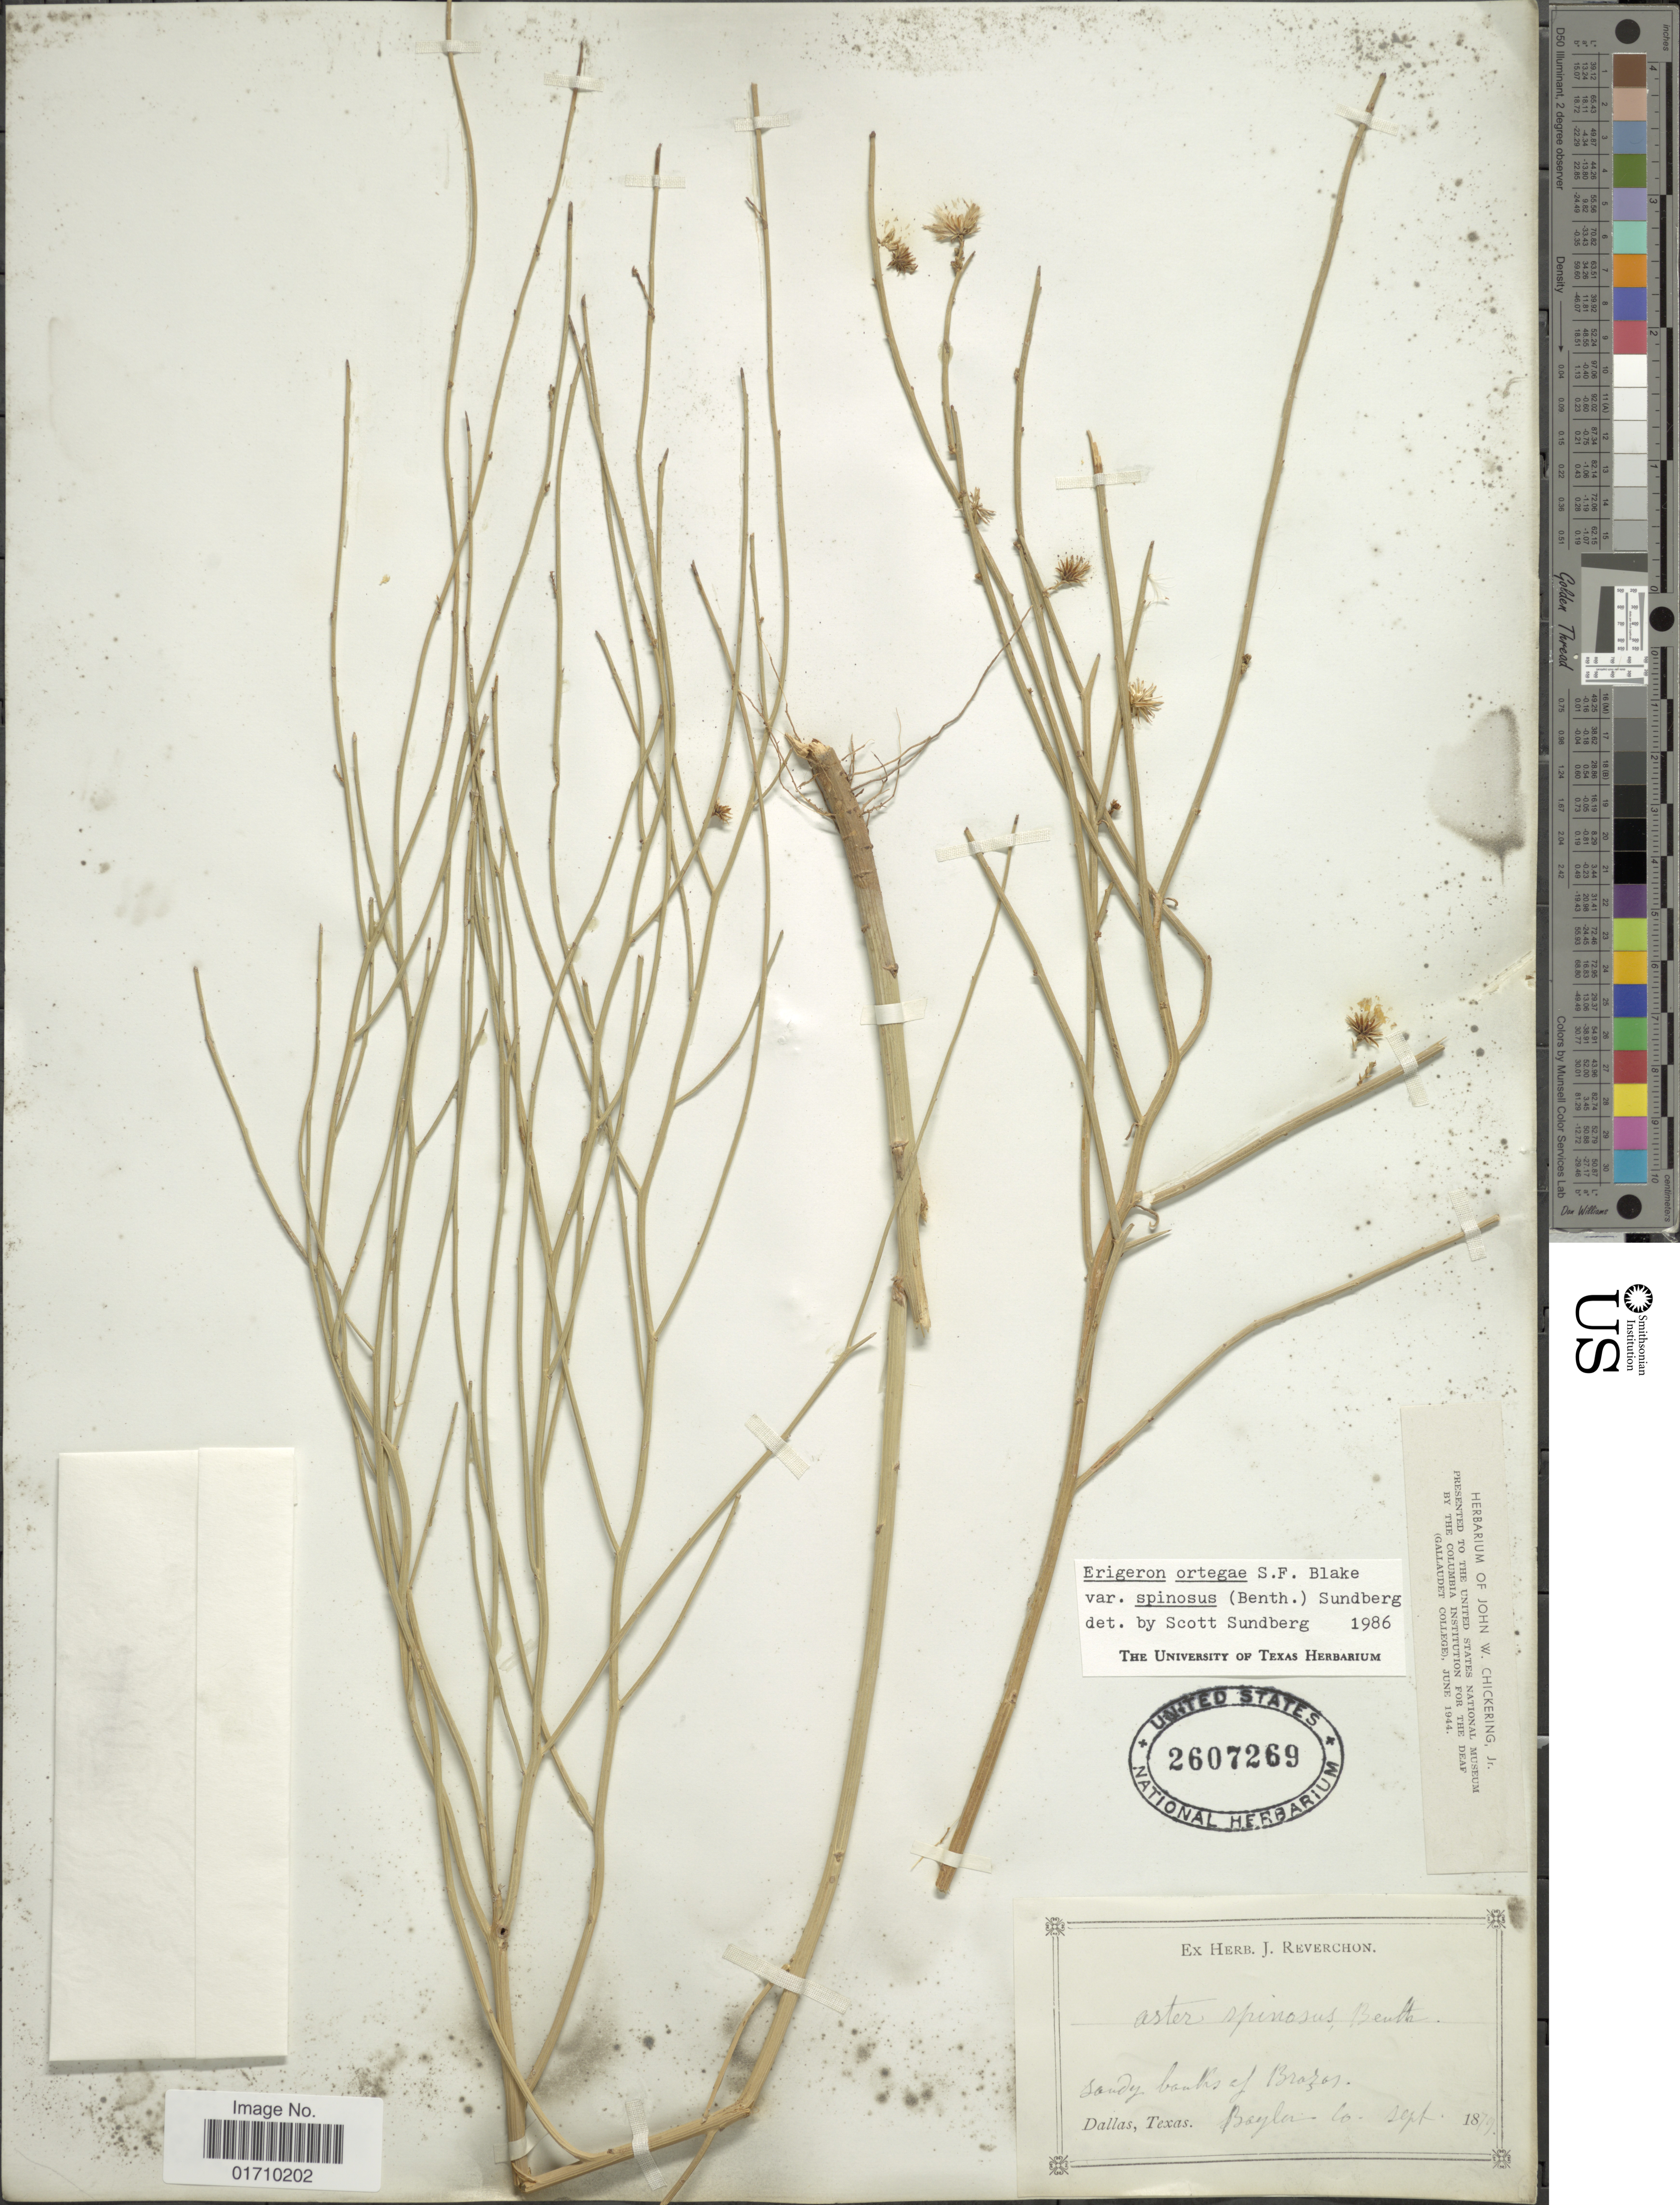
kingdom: Plantae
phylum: Tracheophyta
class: Magnoliopsida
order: Asterales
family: Asteraceae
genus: Chloracantha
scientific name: Chloracantha spinosa var. spinosa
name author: (Benth.) G.L. Nesom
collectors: ex herb. J. Reverchon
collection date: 1879-09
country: United States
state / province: Texas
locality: Sandy banks of Brazos, Dallas, Bayler Co.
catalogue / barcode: US 2607269